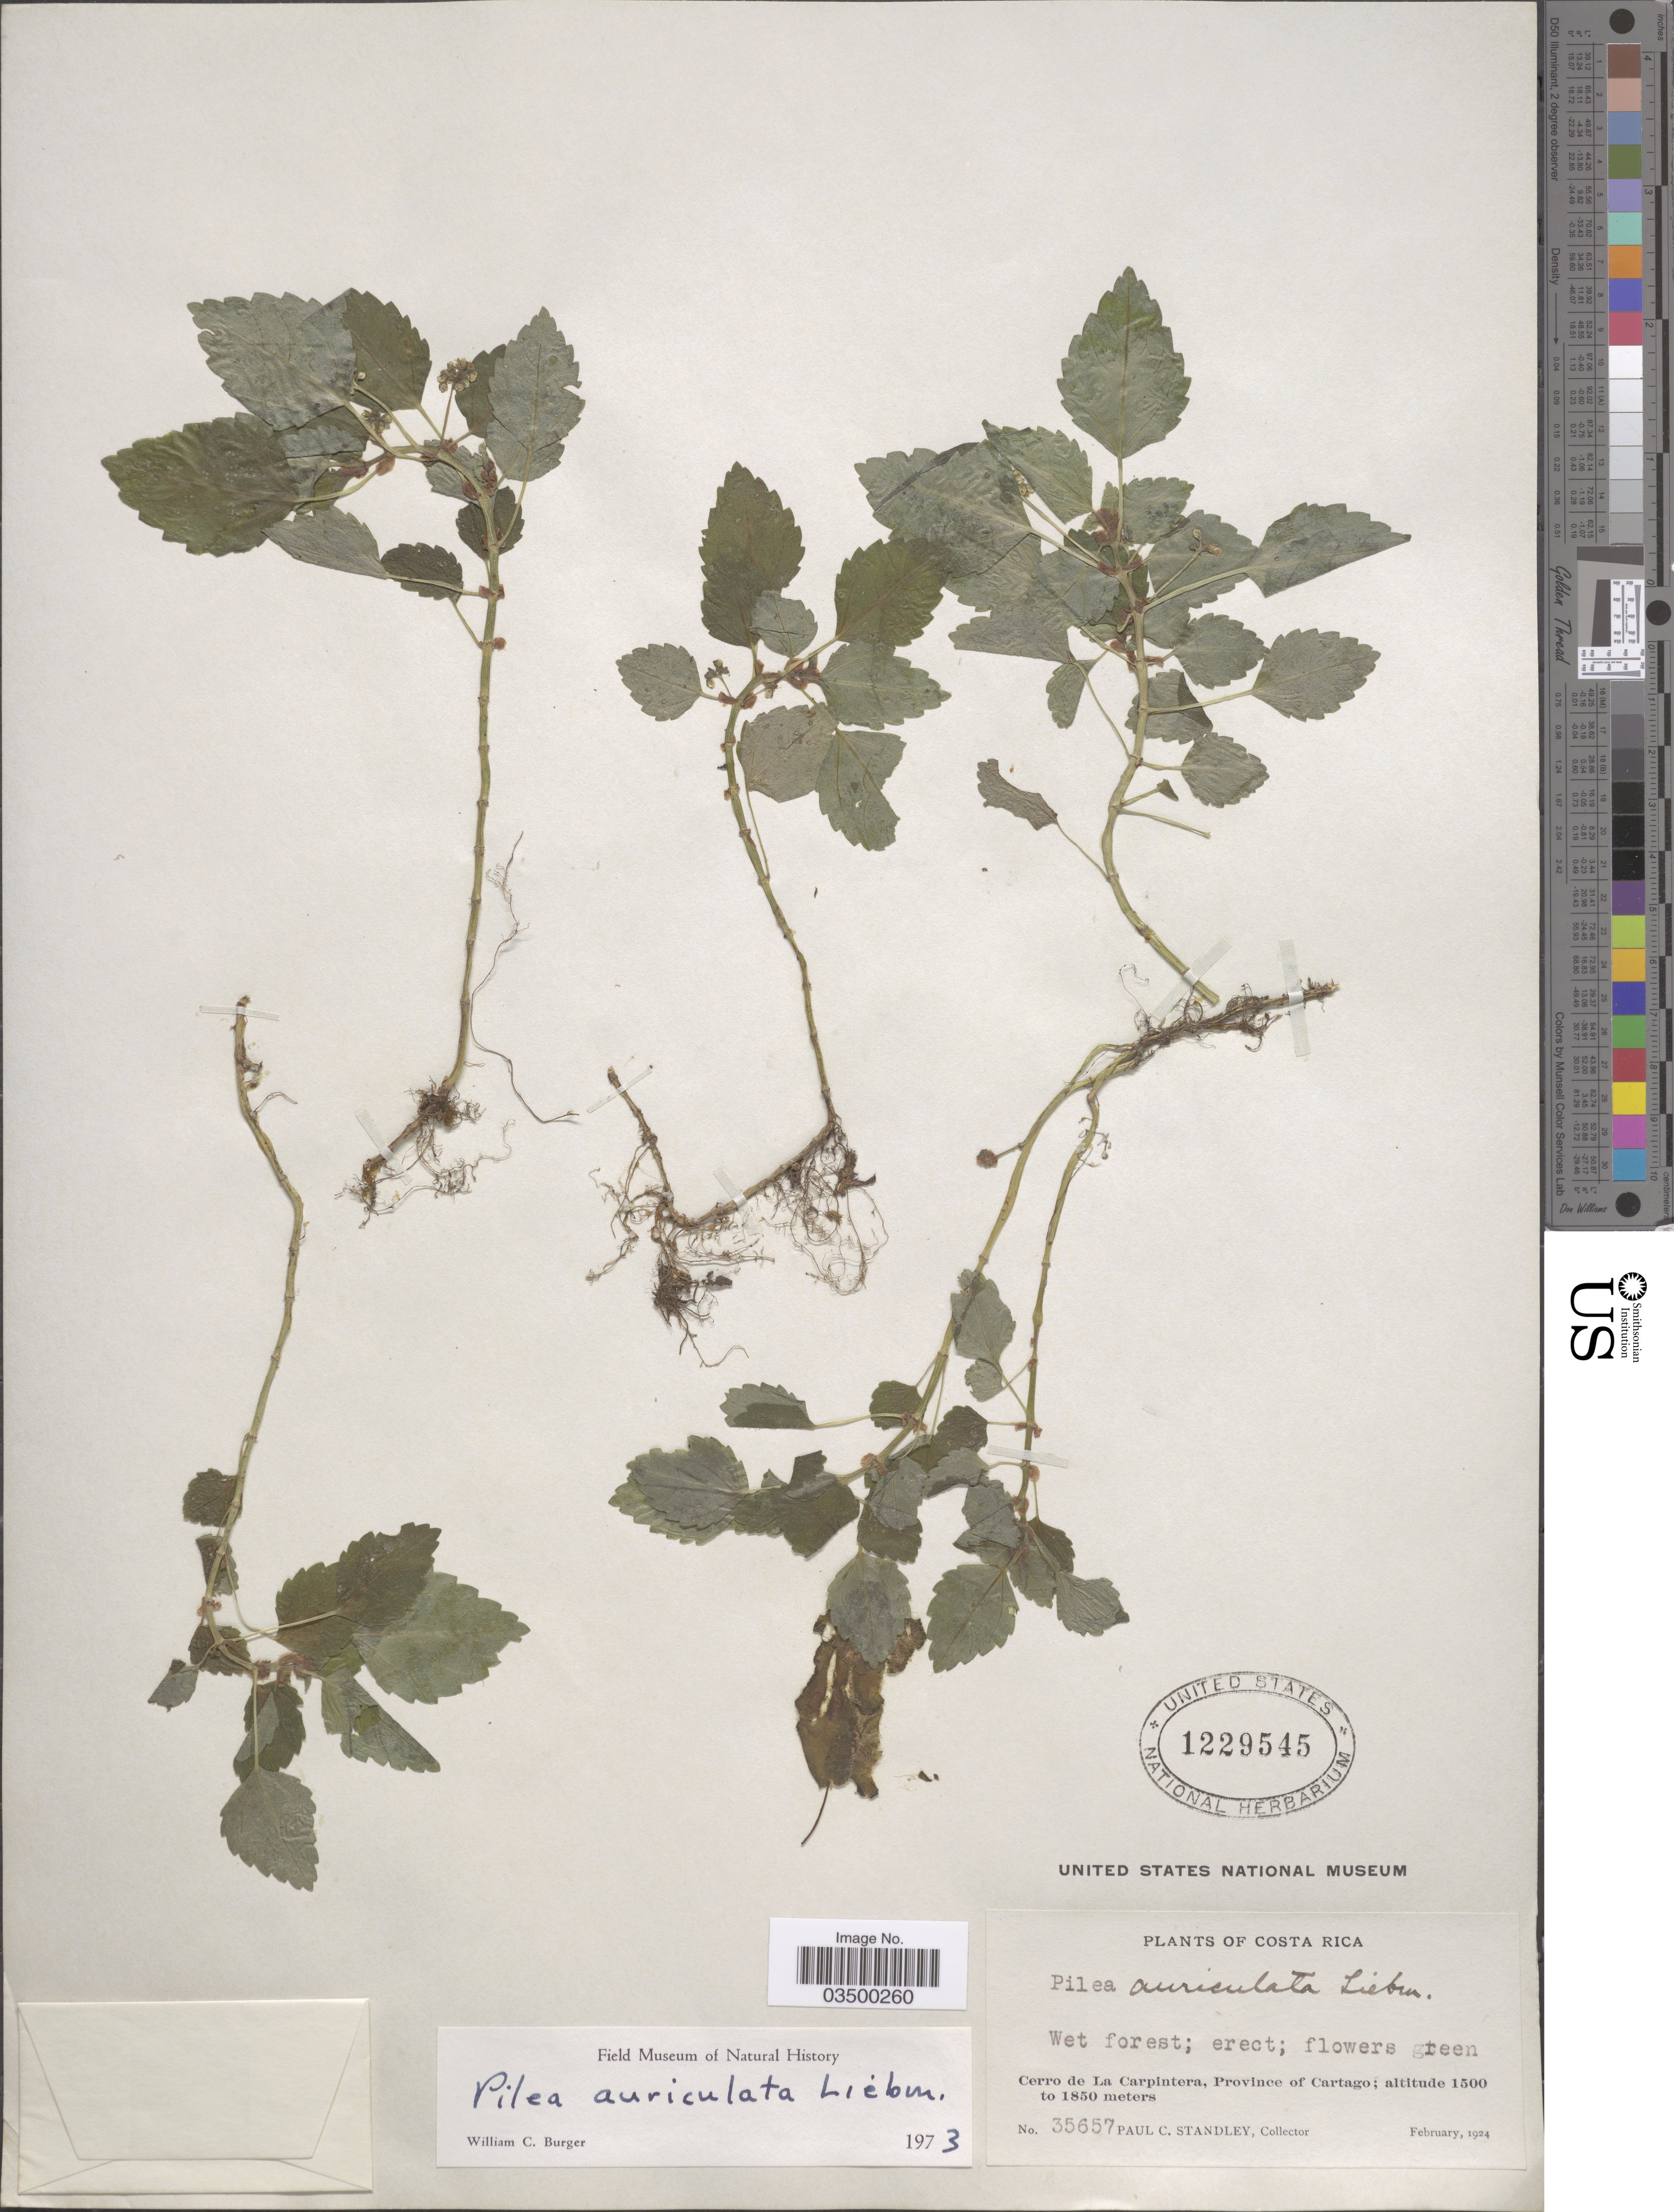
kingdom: Plantae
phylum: Tracheophyta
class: Magnoliopsida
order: Rosales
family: Urticaceae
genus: Pilea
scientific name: Pilea auriculata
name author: Liebm.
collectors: P. C. Standley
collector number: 35657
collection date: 1924-02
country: Costa Rica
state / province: Cartago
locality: Cerro de La Carpintera.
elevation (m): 1500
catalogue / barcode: US 1229545